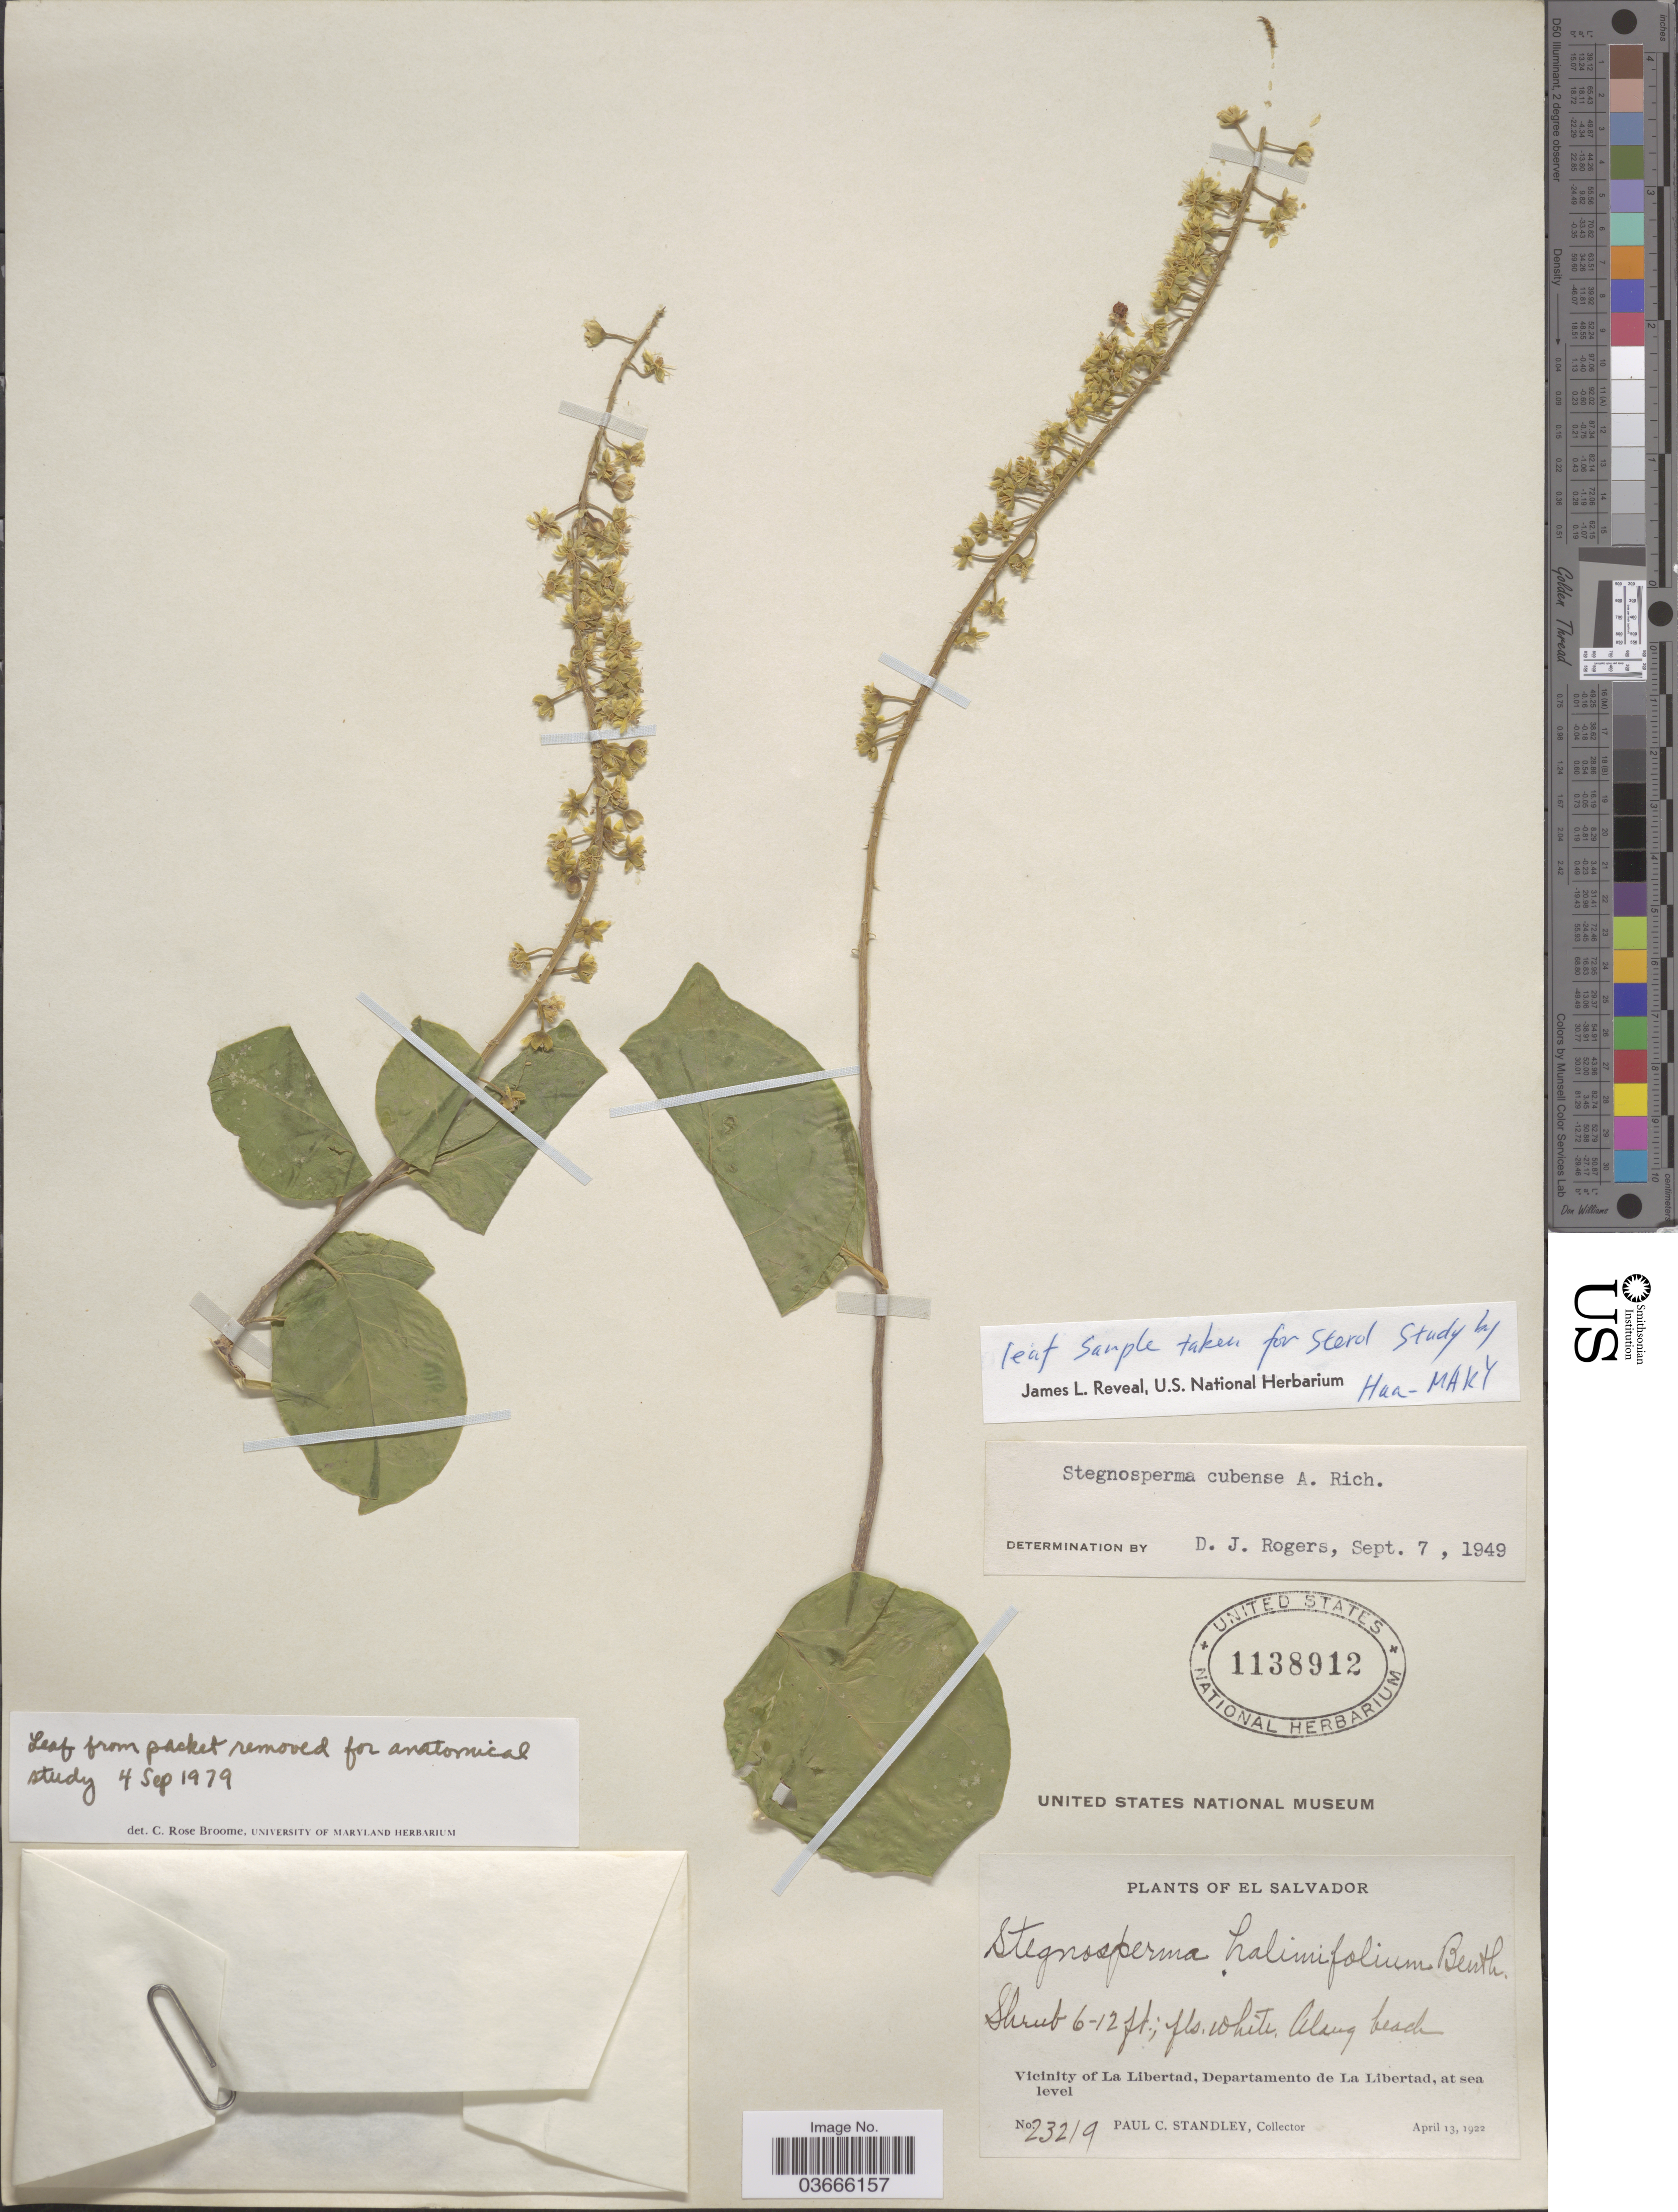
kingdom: Plantae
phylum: Tracheophyta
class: Magnoliopsida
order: Caryophyllales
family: Stegnospermataceae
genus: Stegnosperma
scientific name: Stegnosperma cubense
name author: A. Rich.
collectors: P. C. Standley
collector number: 23219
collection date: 1922-04-13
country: El Salvador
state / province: La Libertad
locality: Along beach. Vicinity of La Libertad, Departamento de La Libertad.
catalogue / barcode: US 1138912